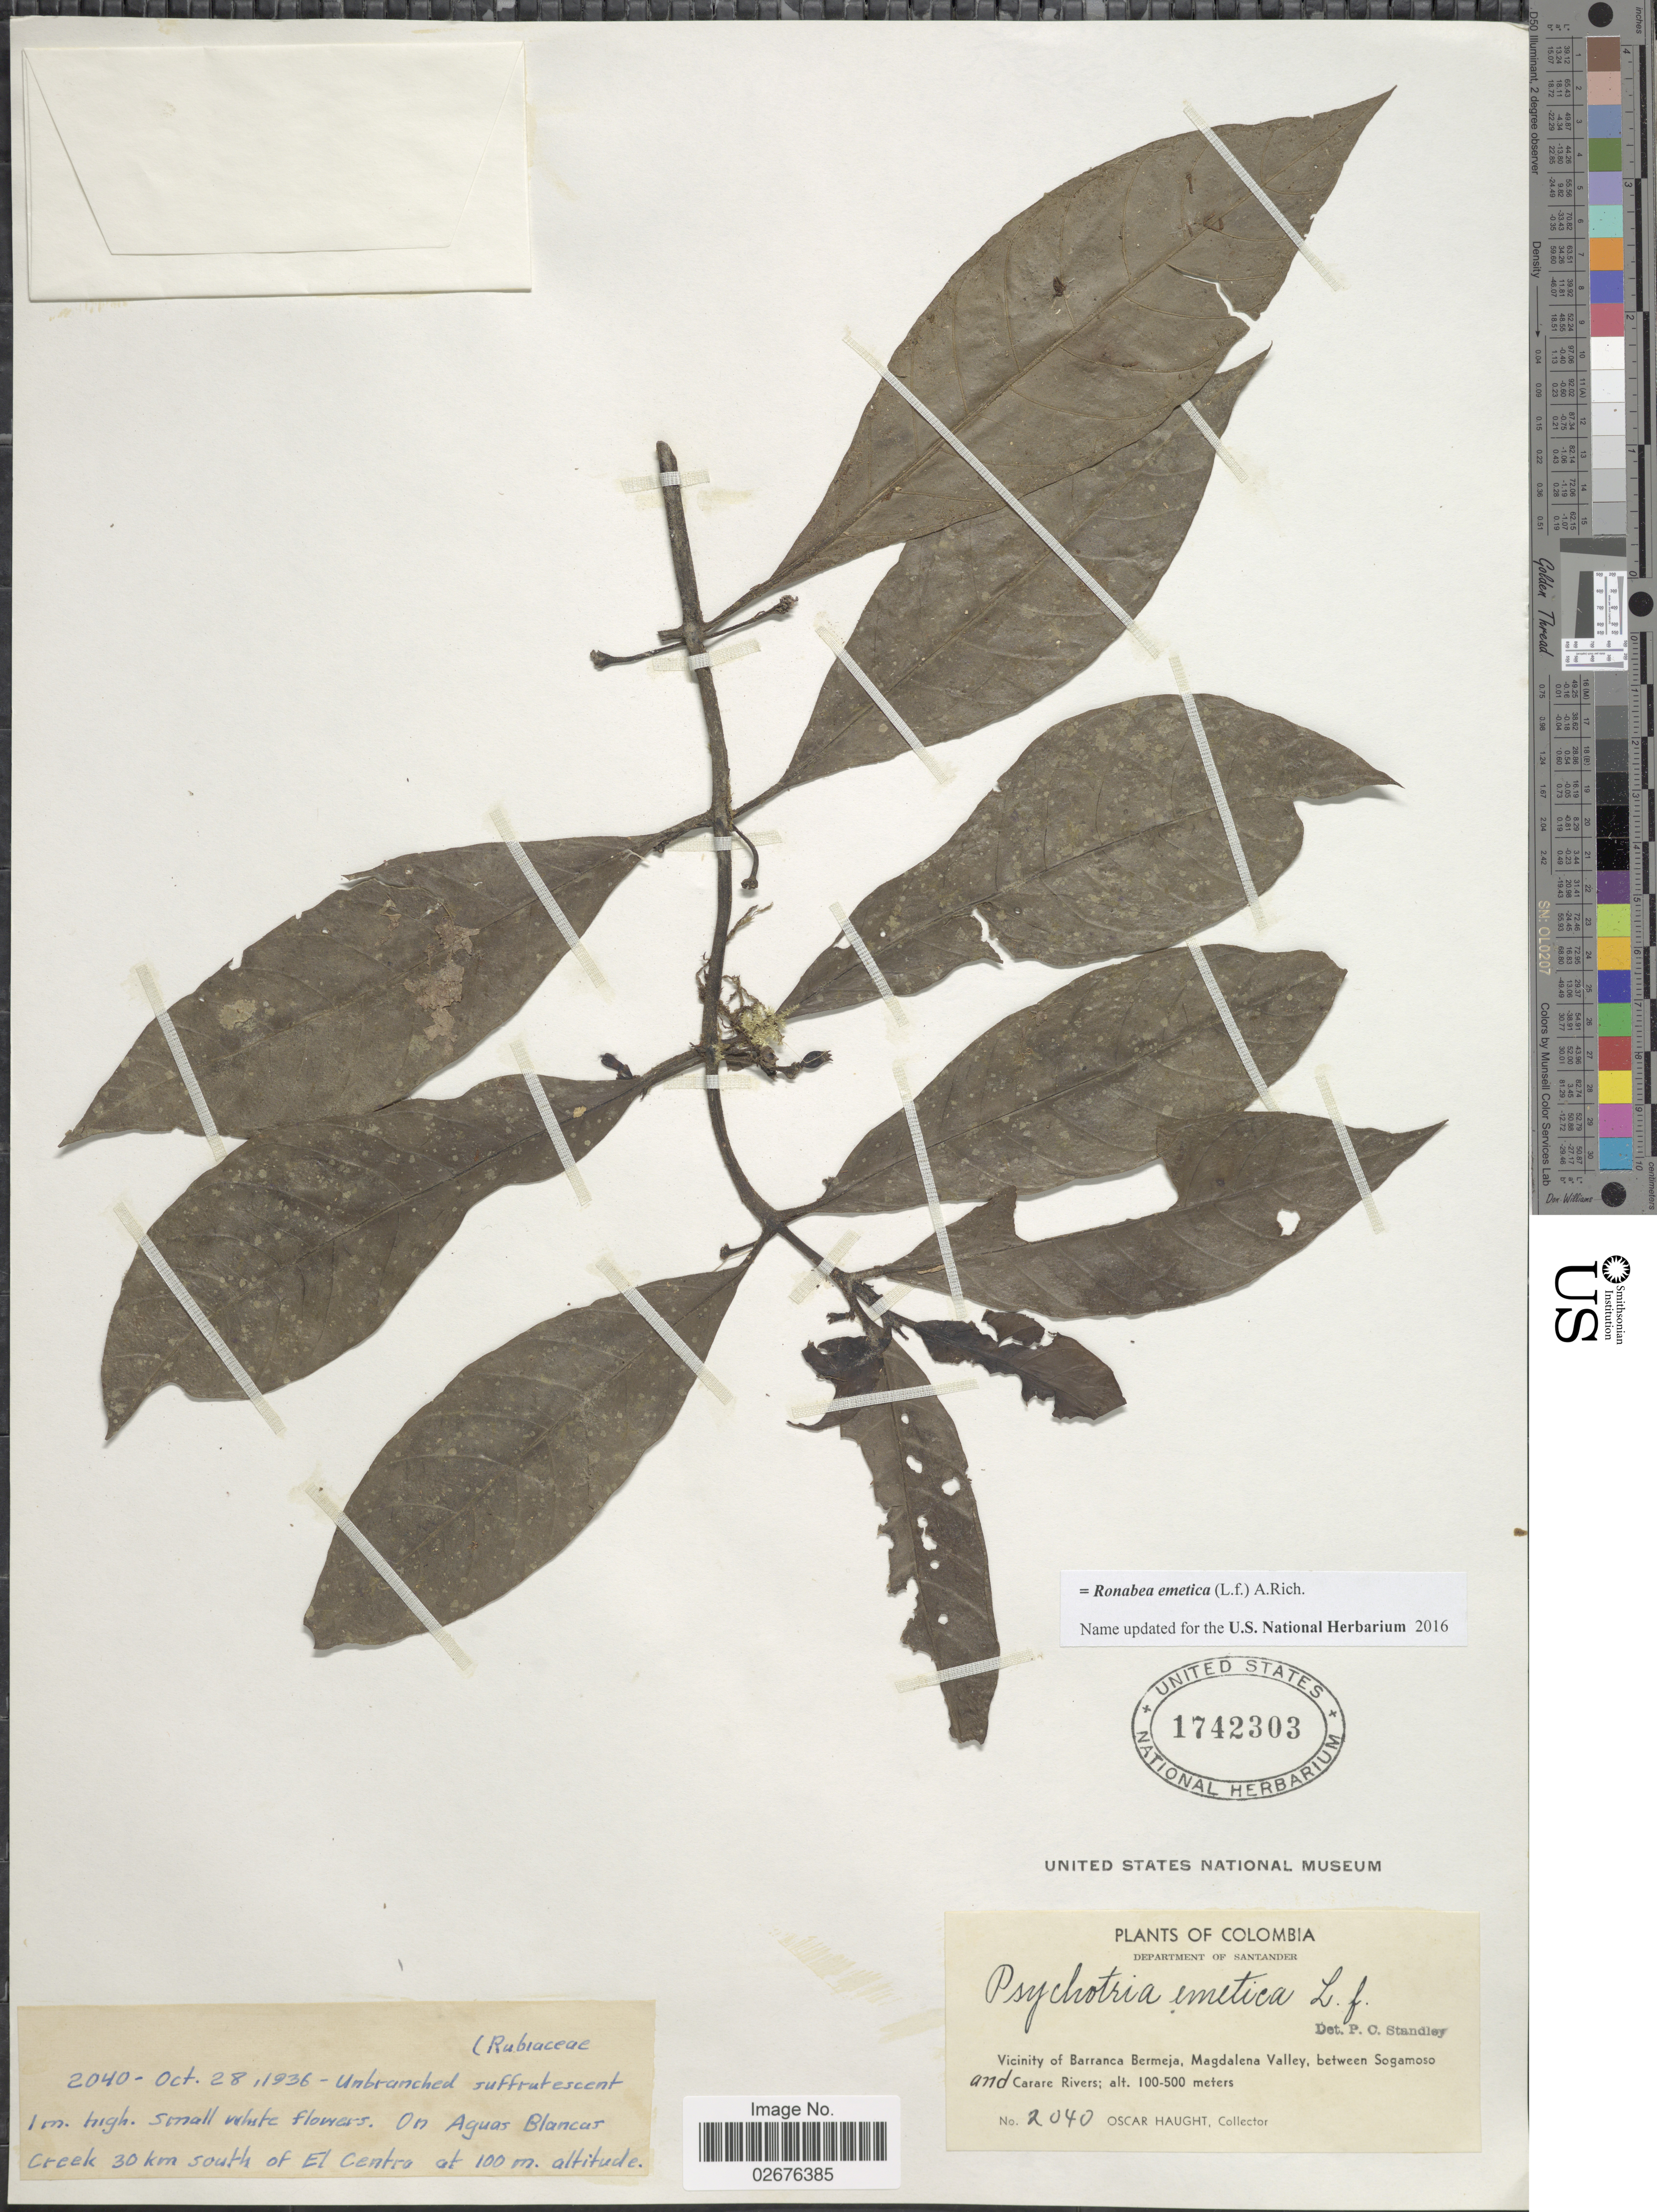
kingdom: Plantae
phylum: Tracheophyta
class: Magnoliopsida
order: Gentianales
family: Rubiaceae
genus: Ronabea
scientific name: Ronabea emetica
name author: (L. f.) A. Rich.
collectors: O. L. Haught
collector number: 2040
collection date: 1936-10-28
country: Colombia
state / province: Santander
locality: Vicinity of Barranca Bermeja, Magdalena Valley, between Sogamoso and Carare Rivers. On Aguas Blancas Creek 30 km south of El Centra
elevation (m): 100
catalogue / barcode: US 1742303